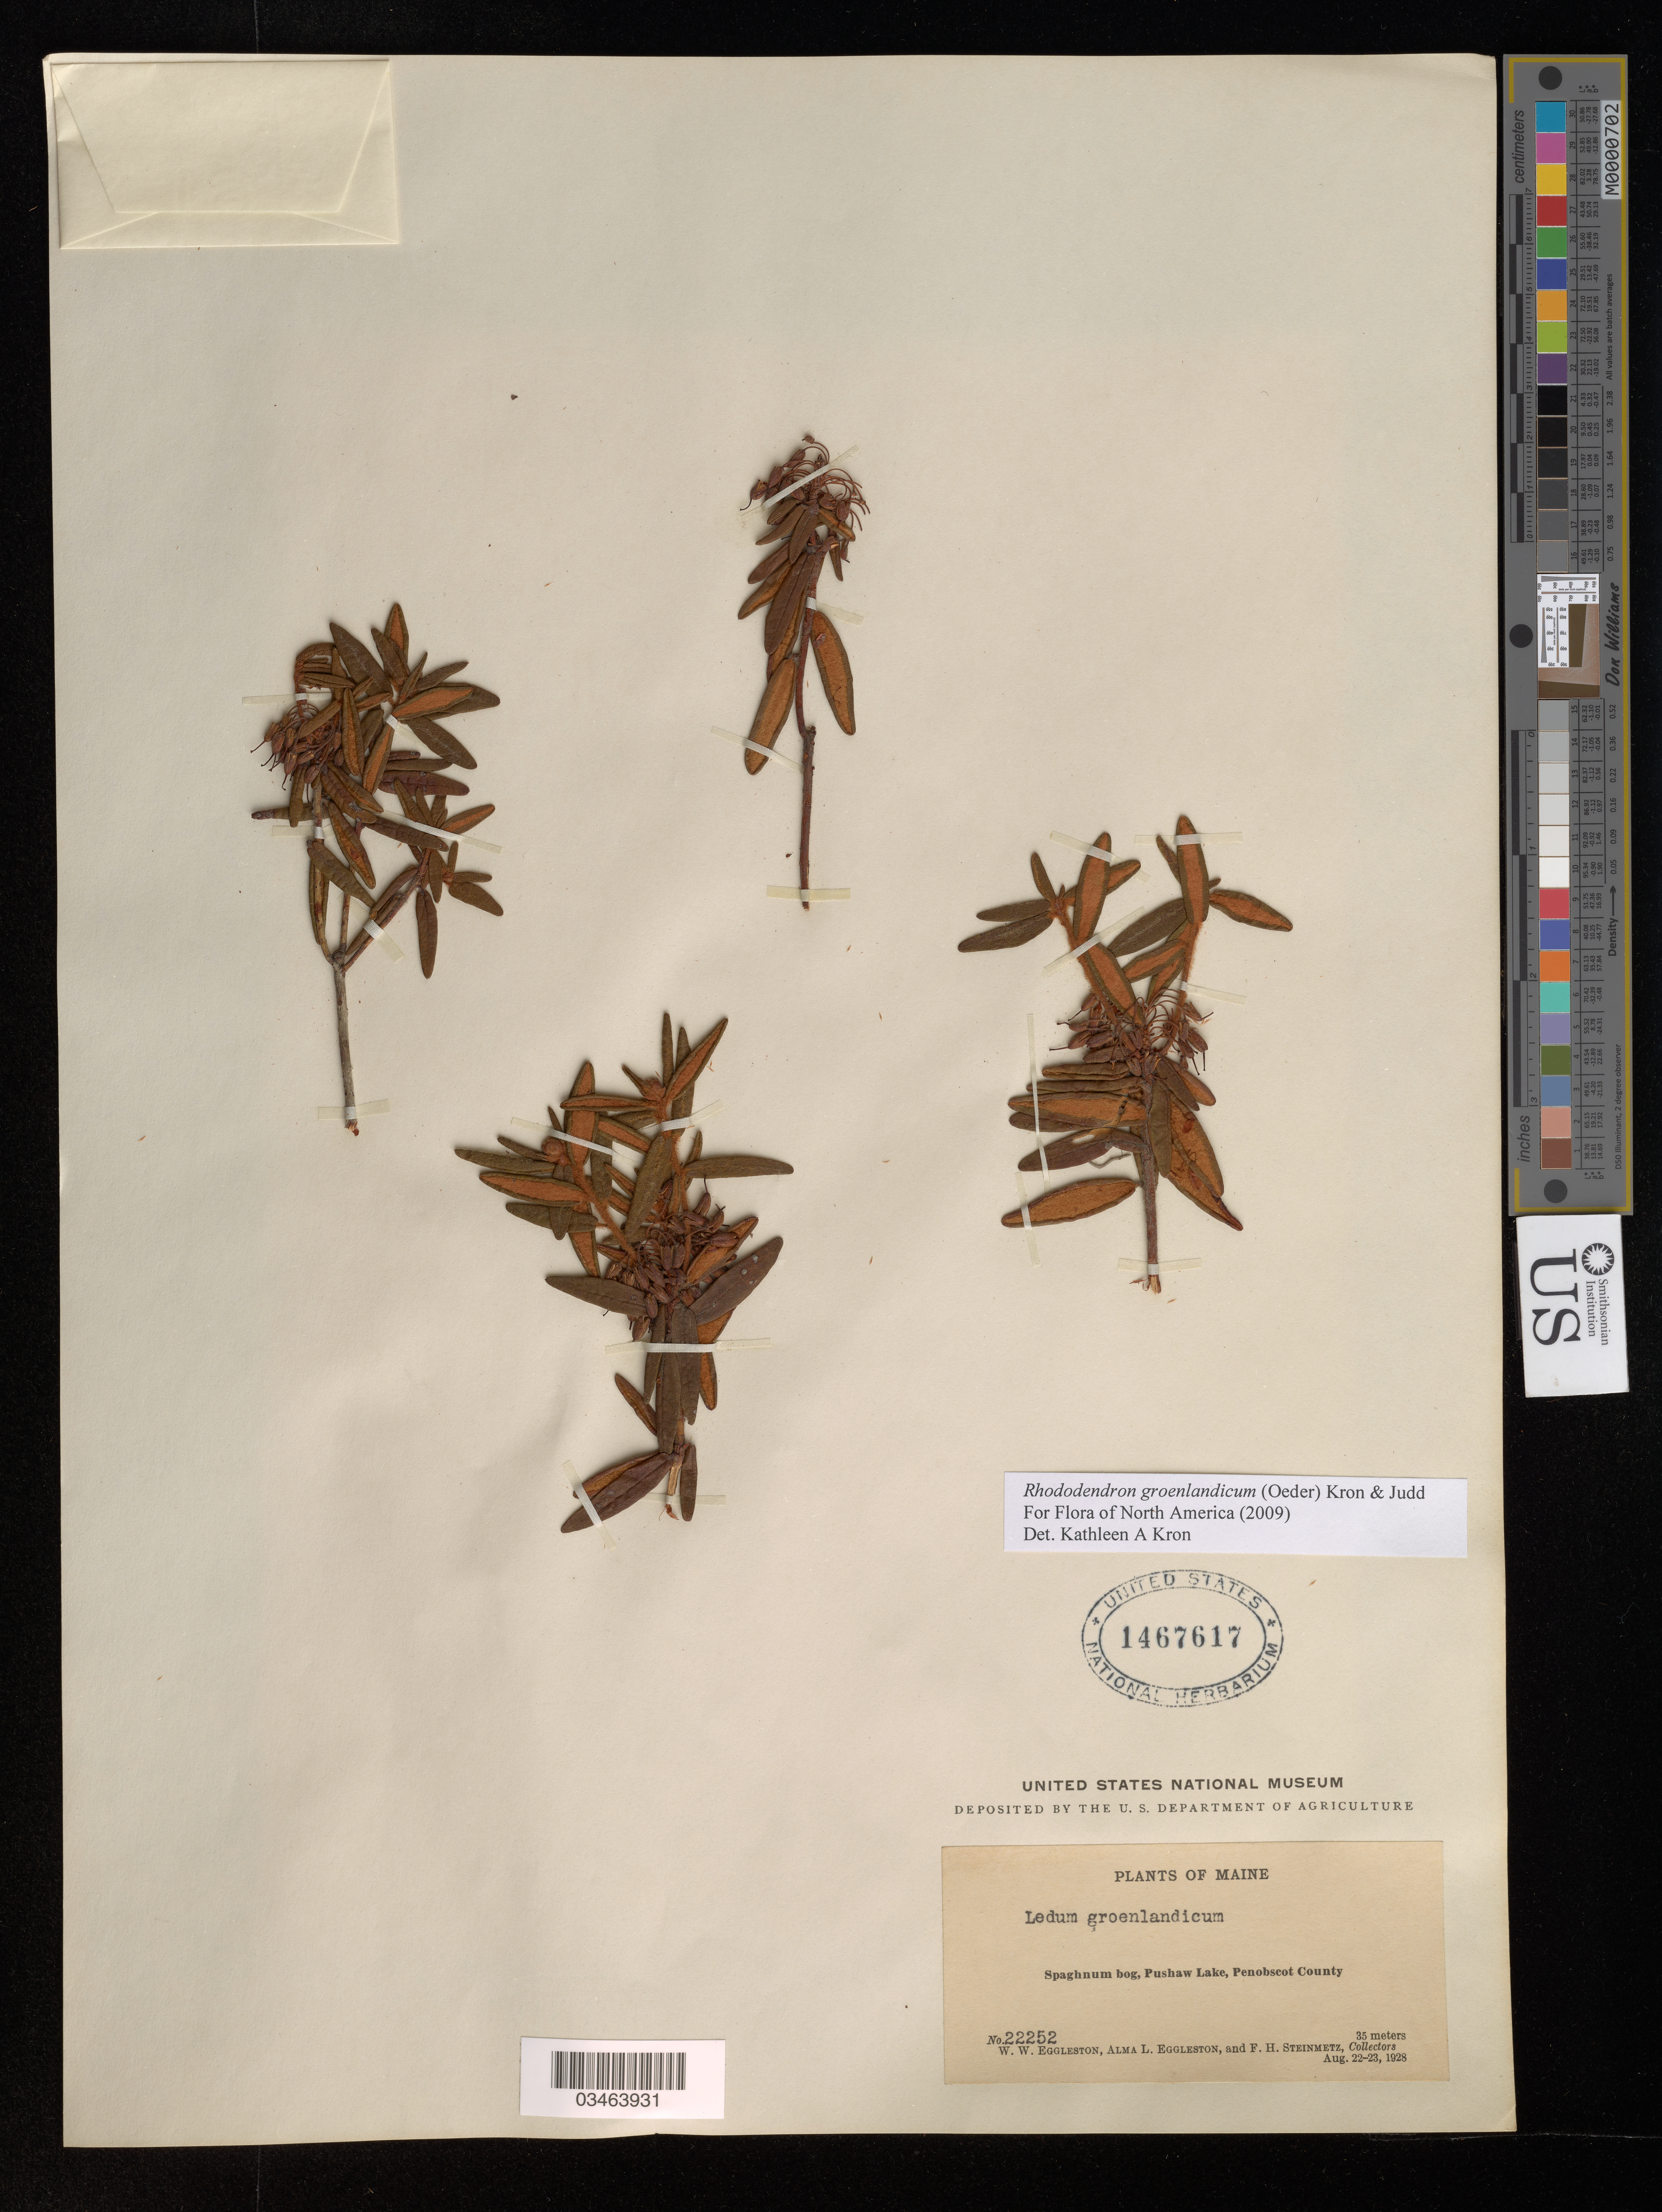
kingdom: Plantae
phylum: Tracheophyta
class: Magnoliopsida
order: Ericales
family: Ericaceae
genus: Rhododendron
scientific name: Rhododendron groenlandicum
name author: (Oeder) Kron & Judd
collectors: W. W. Eggleston, A. Eggleston & F. Steinmetz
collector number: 22252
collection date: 1928-08-22/1928-08-23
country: United States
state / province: Maine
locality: Spaghnum bog, Pushaw Lake, Penobscot County.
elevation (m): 35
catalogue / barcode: US 1467617